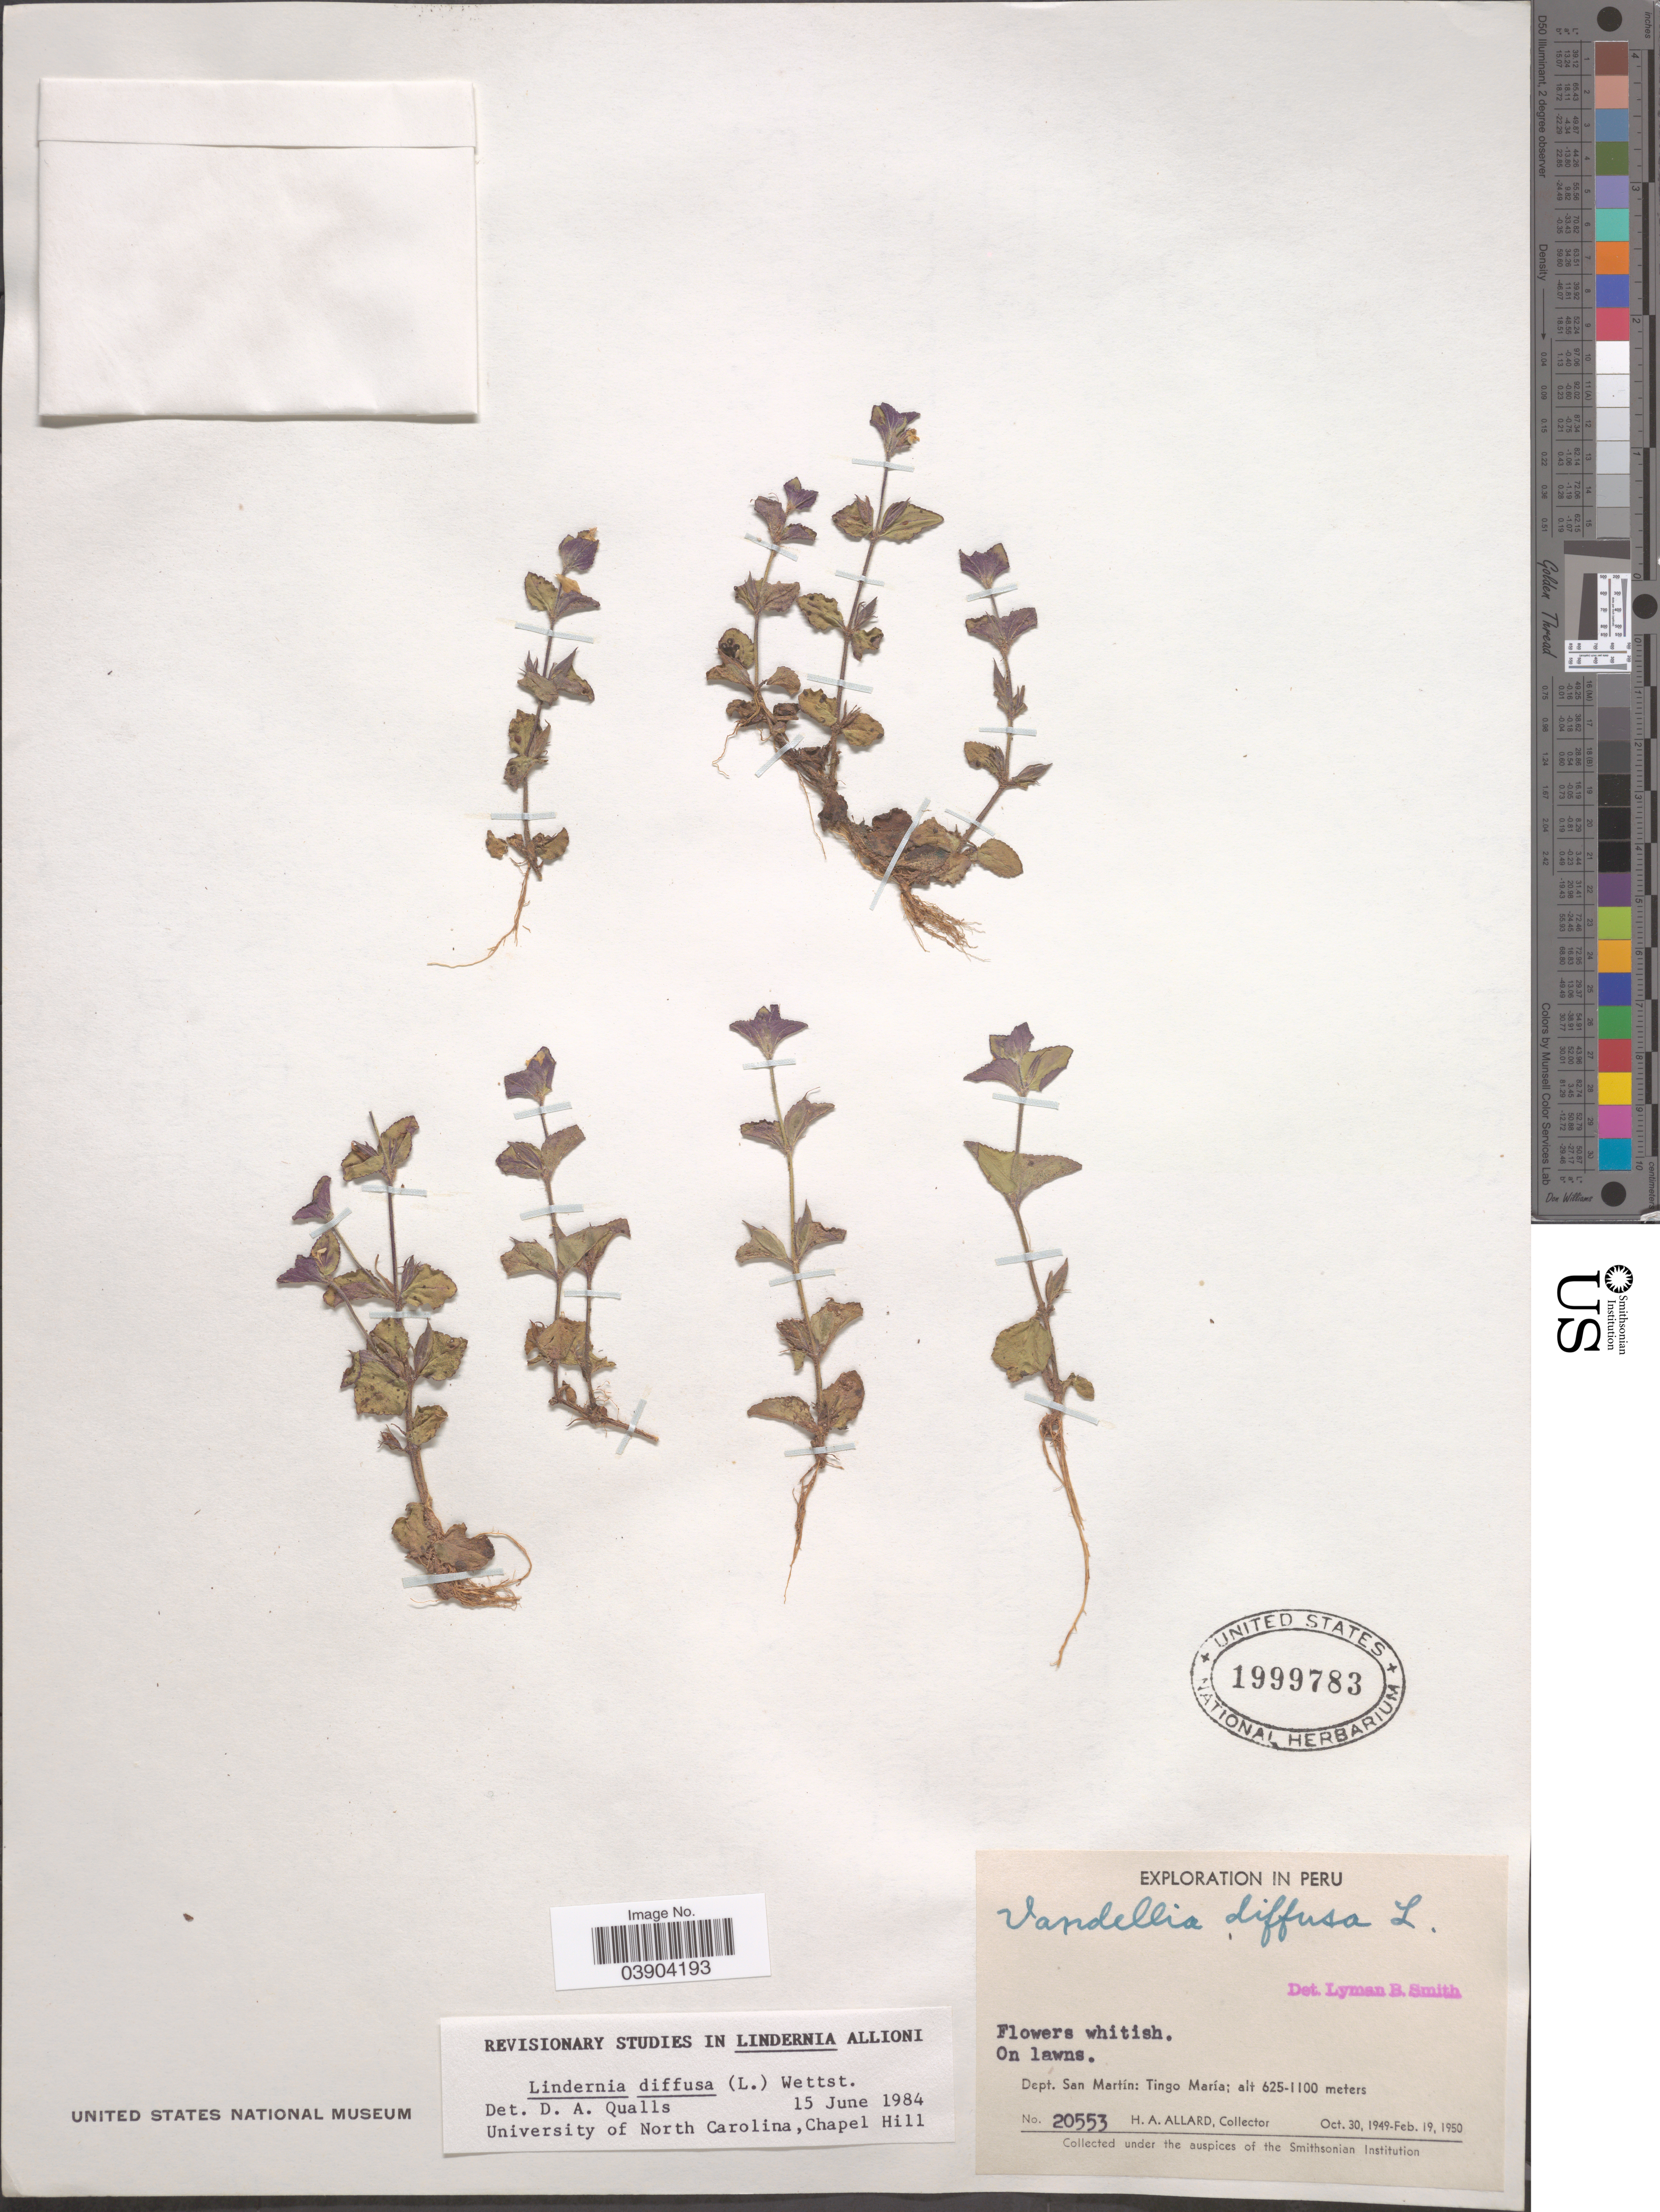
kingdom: Plantae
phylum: Tracheophyta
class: Magnoliopsida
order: Lamiales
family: Linderniaceae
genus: Lindernia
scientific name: Lindernia diffusa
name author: (L.) Wettst.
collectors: H. A. Allard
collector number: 20553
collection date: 1949-10-30/1950-02-19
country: Peru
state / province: San Martín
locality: Dept. San Martín: Tingo María.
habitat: on lawn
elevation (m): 625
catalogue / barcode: US 1999783